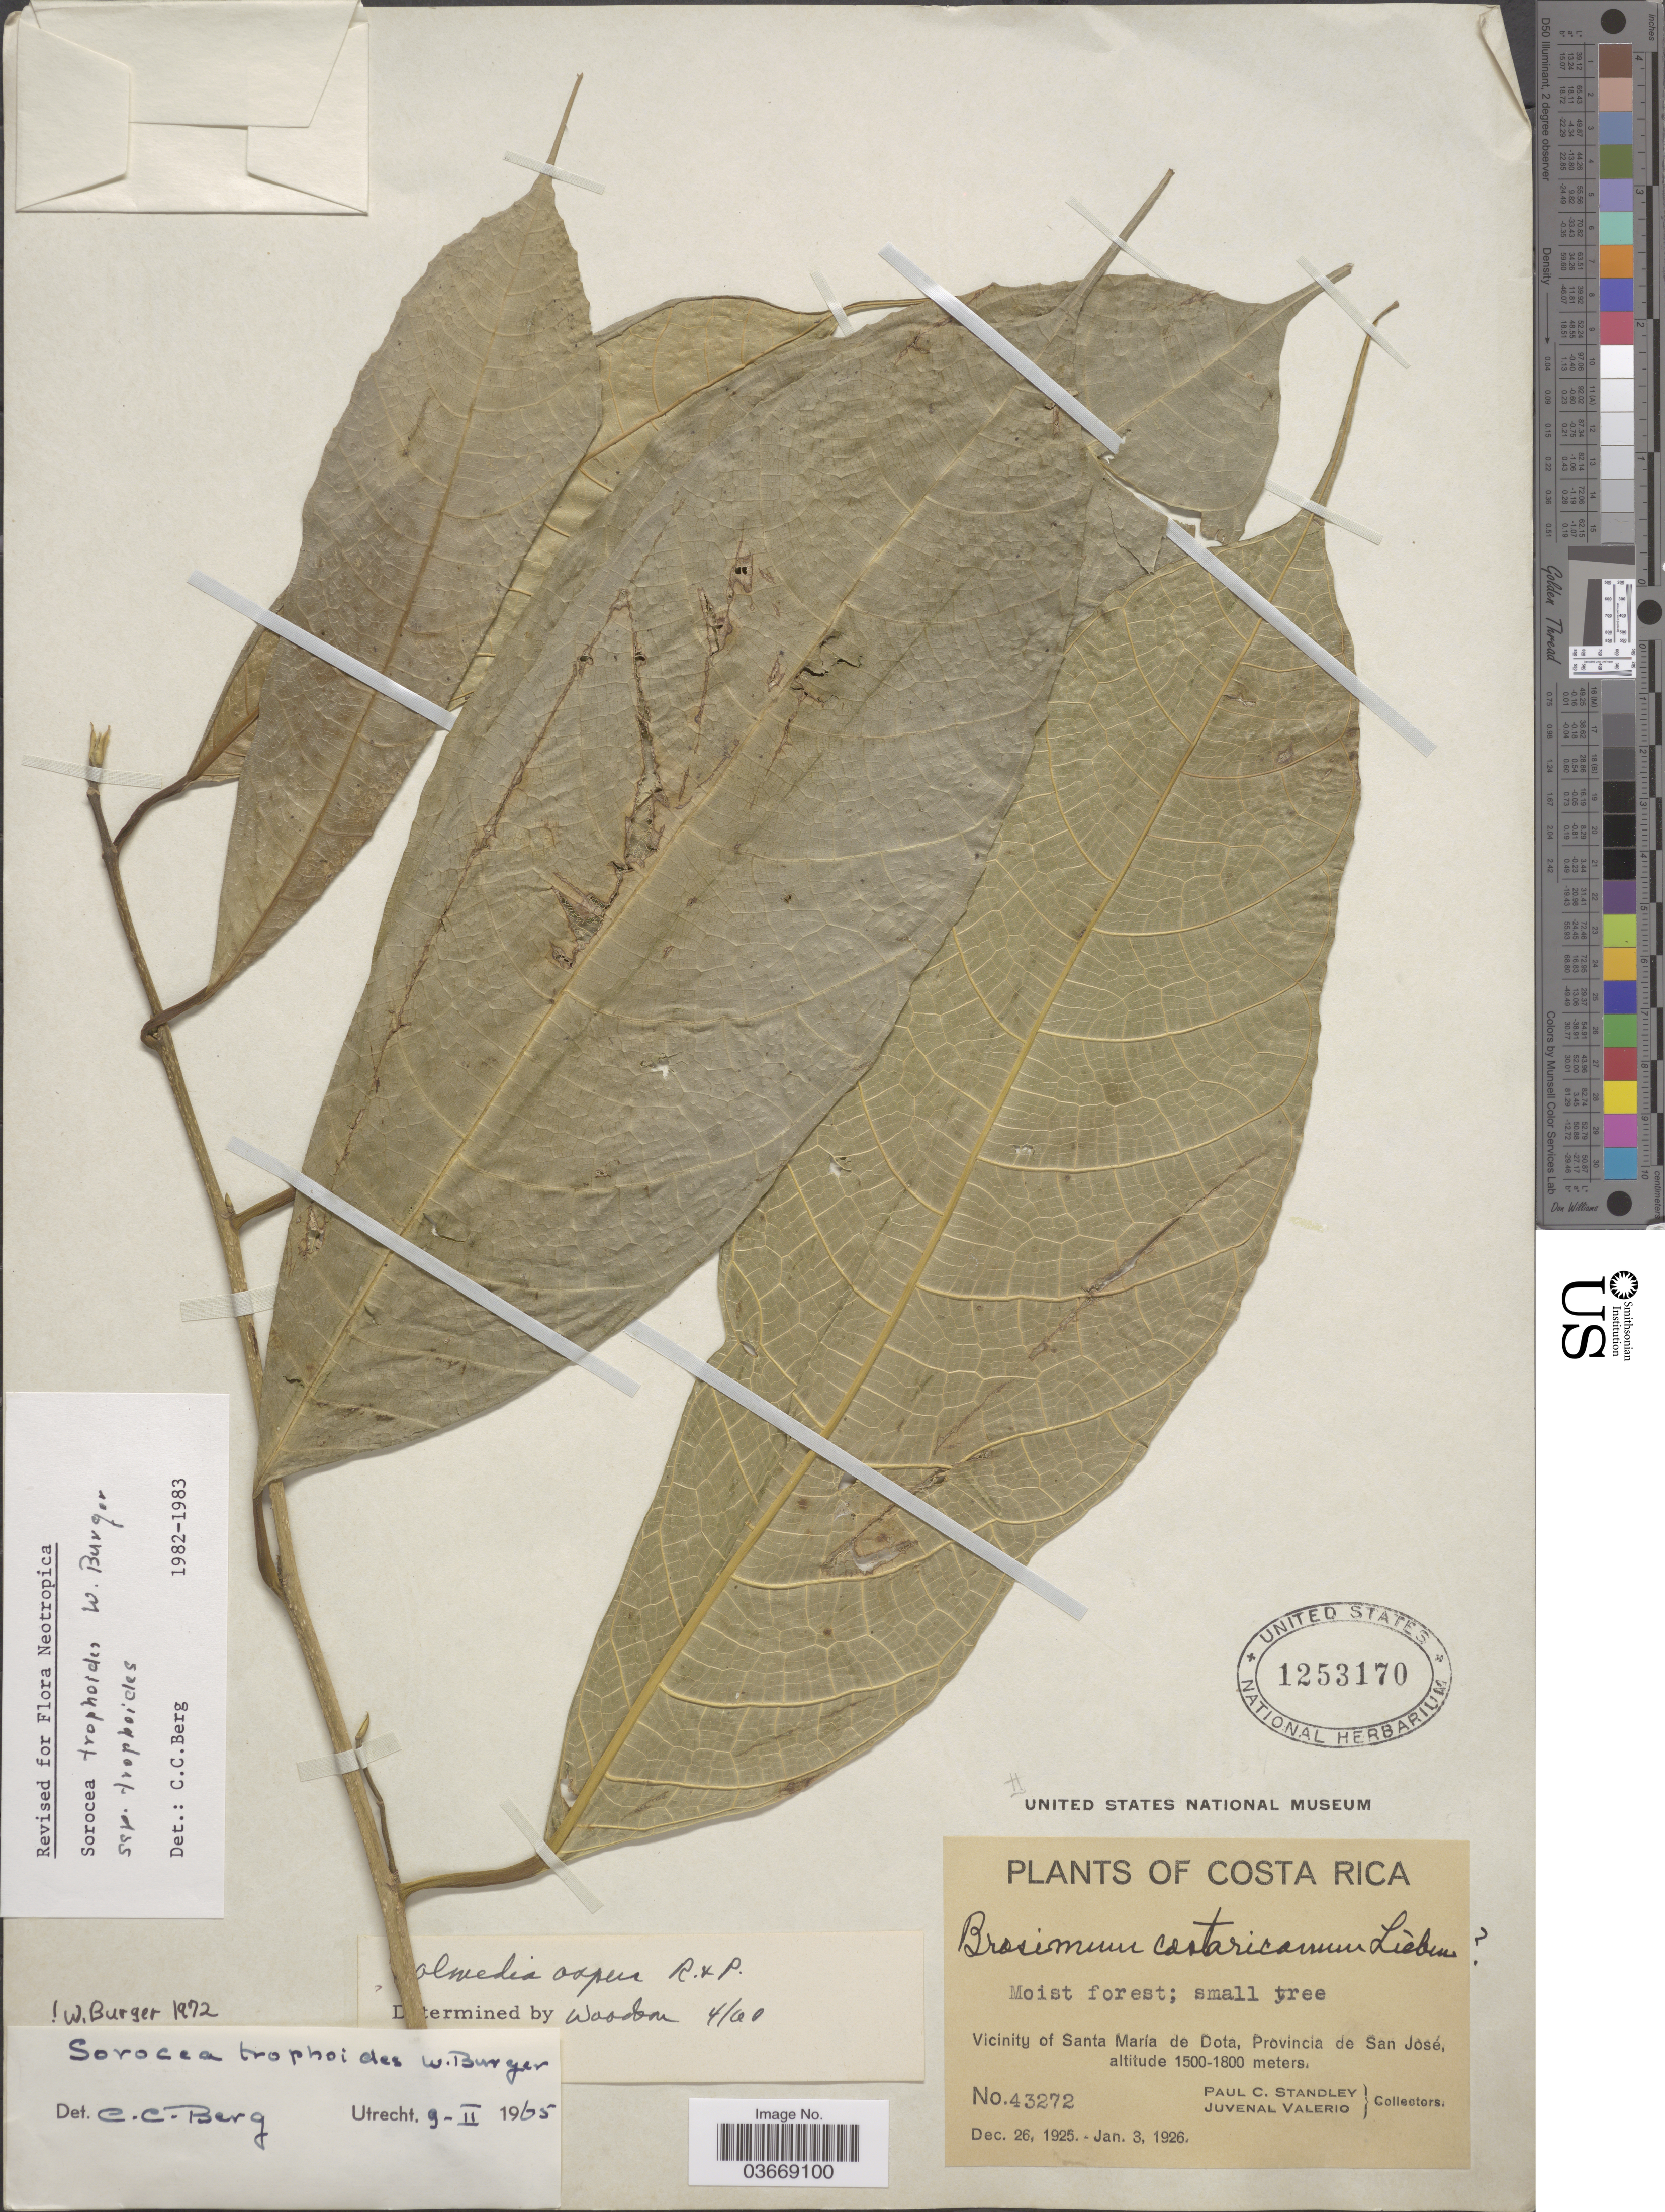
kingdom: Plantae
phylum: Tracheophyta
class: Magnoliopsida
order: Rosales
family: Moraceae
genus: Sorocea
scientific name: Sorocea trophoides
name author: W.C. Burger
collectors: P. C. Standley & J. Valerio R.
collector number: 43272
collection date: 1925-12-26/1926-01-03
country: Costa Rica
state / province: San José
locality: Vicinity of Santa María de Dota.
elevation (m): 1500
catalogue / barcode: US 1253170